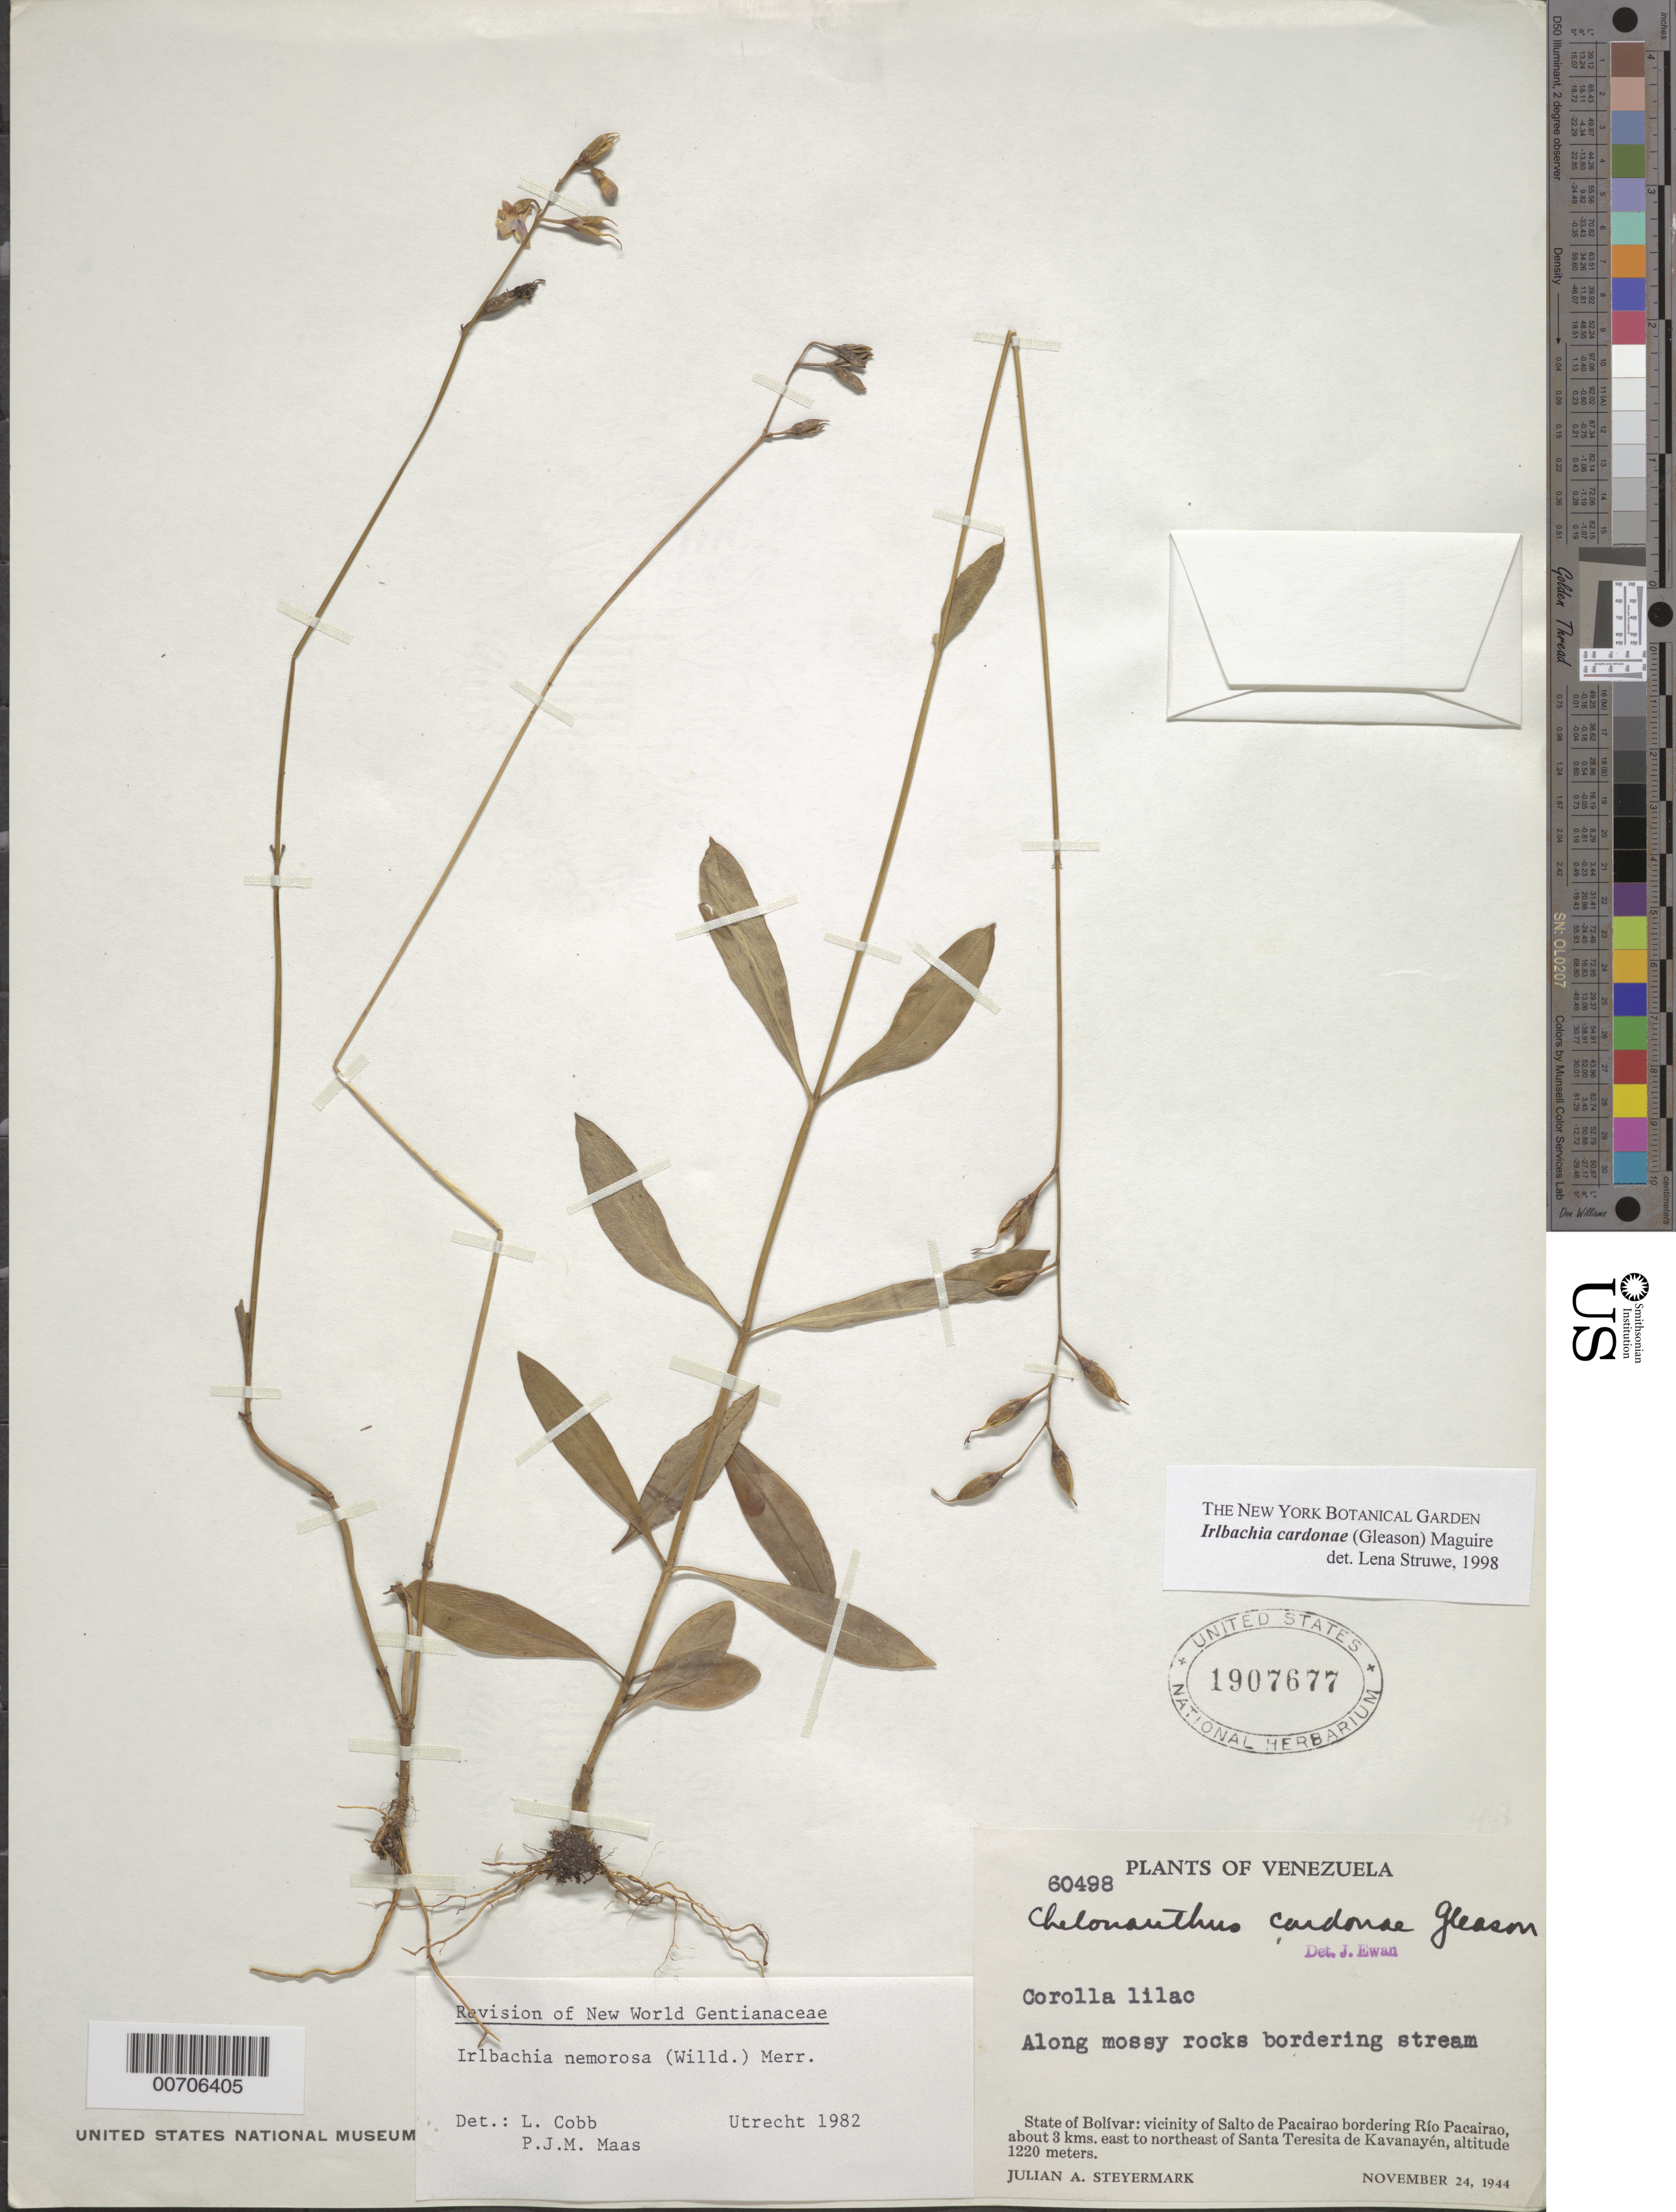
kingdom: Plantae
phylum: Tracheophyta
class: Magnoliopsida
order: Gentianales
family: Gentianaceae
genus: Irlbachia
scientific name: Irlbachia cardonae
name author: (Gleason) Maguire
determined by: Struwe, L.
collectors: J. Steyermark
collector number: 60498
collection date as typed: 24-Nov-44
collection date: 1944-11-24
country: Venezuela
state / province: Bolívar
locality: Salto Pacairao, along Río Pacairao, 3 km E-NE of Santa Teresita de Kavanayén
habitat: Along mossy rocks bordering stream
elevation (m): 1220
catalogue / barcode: US 1907677